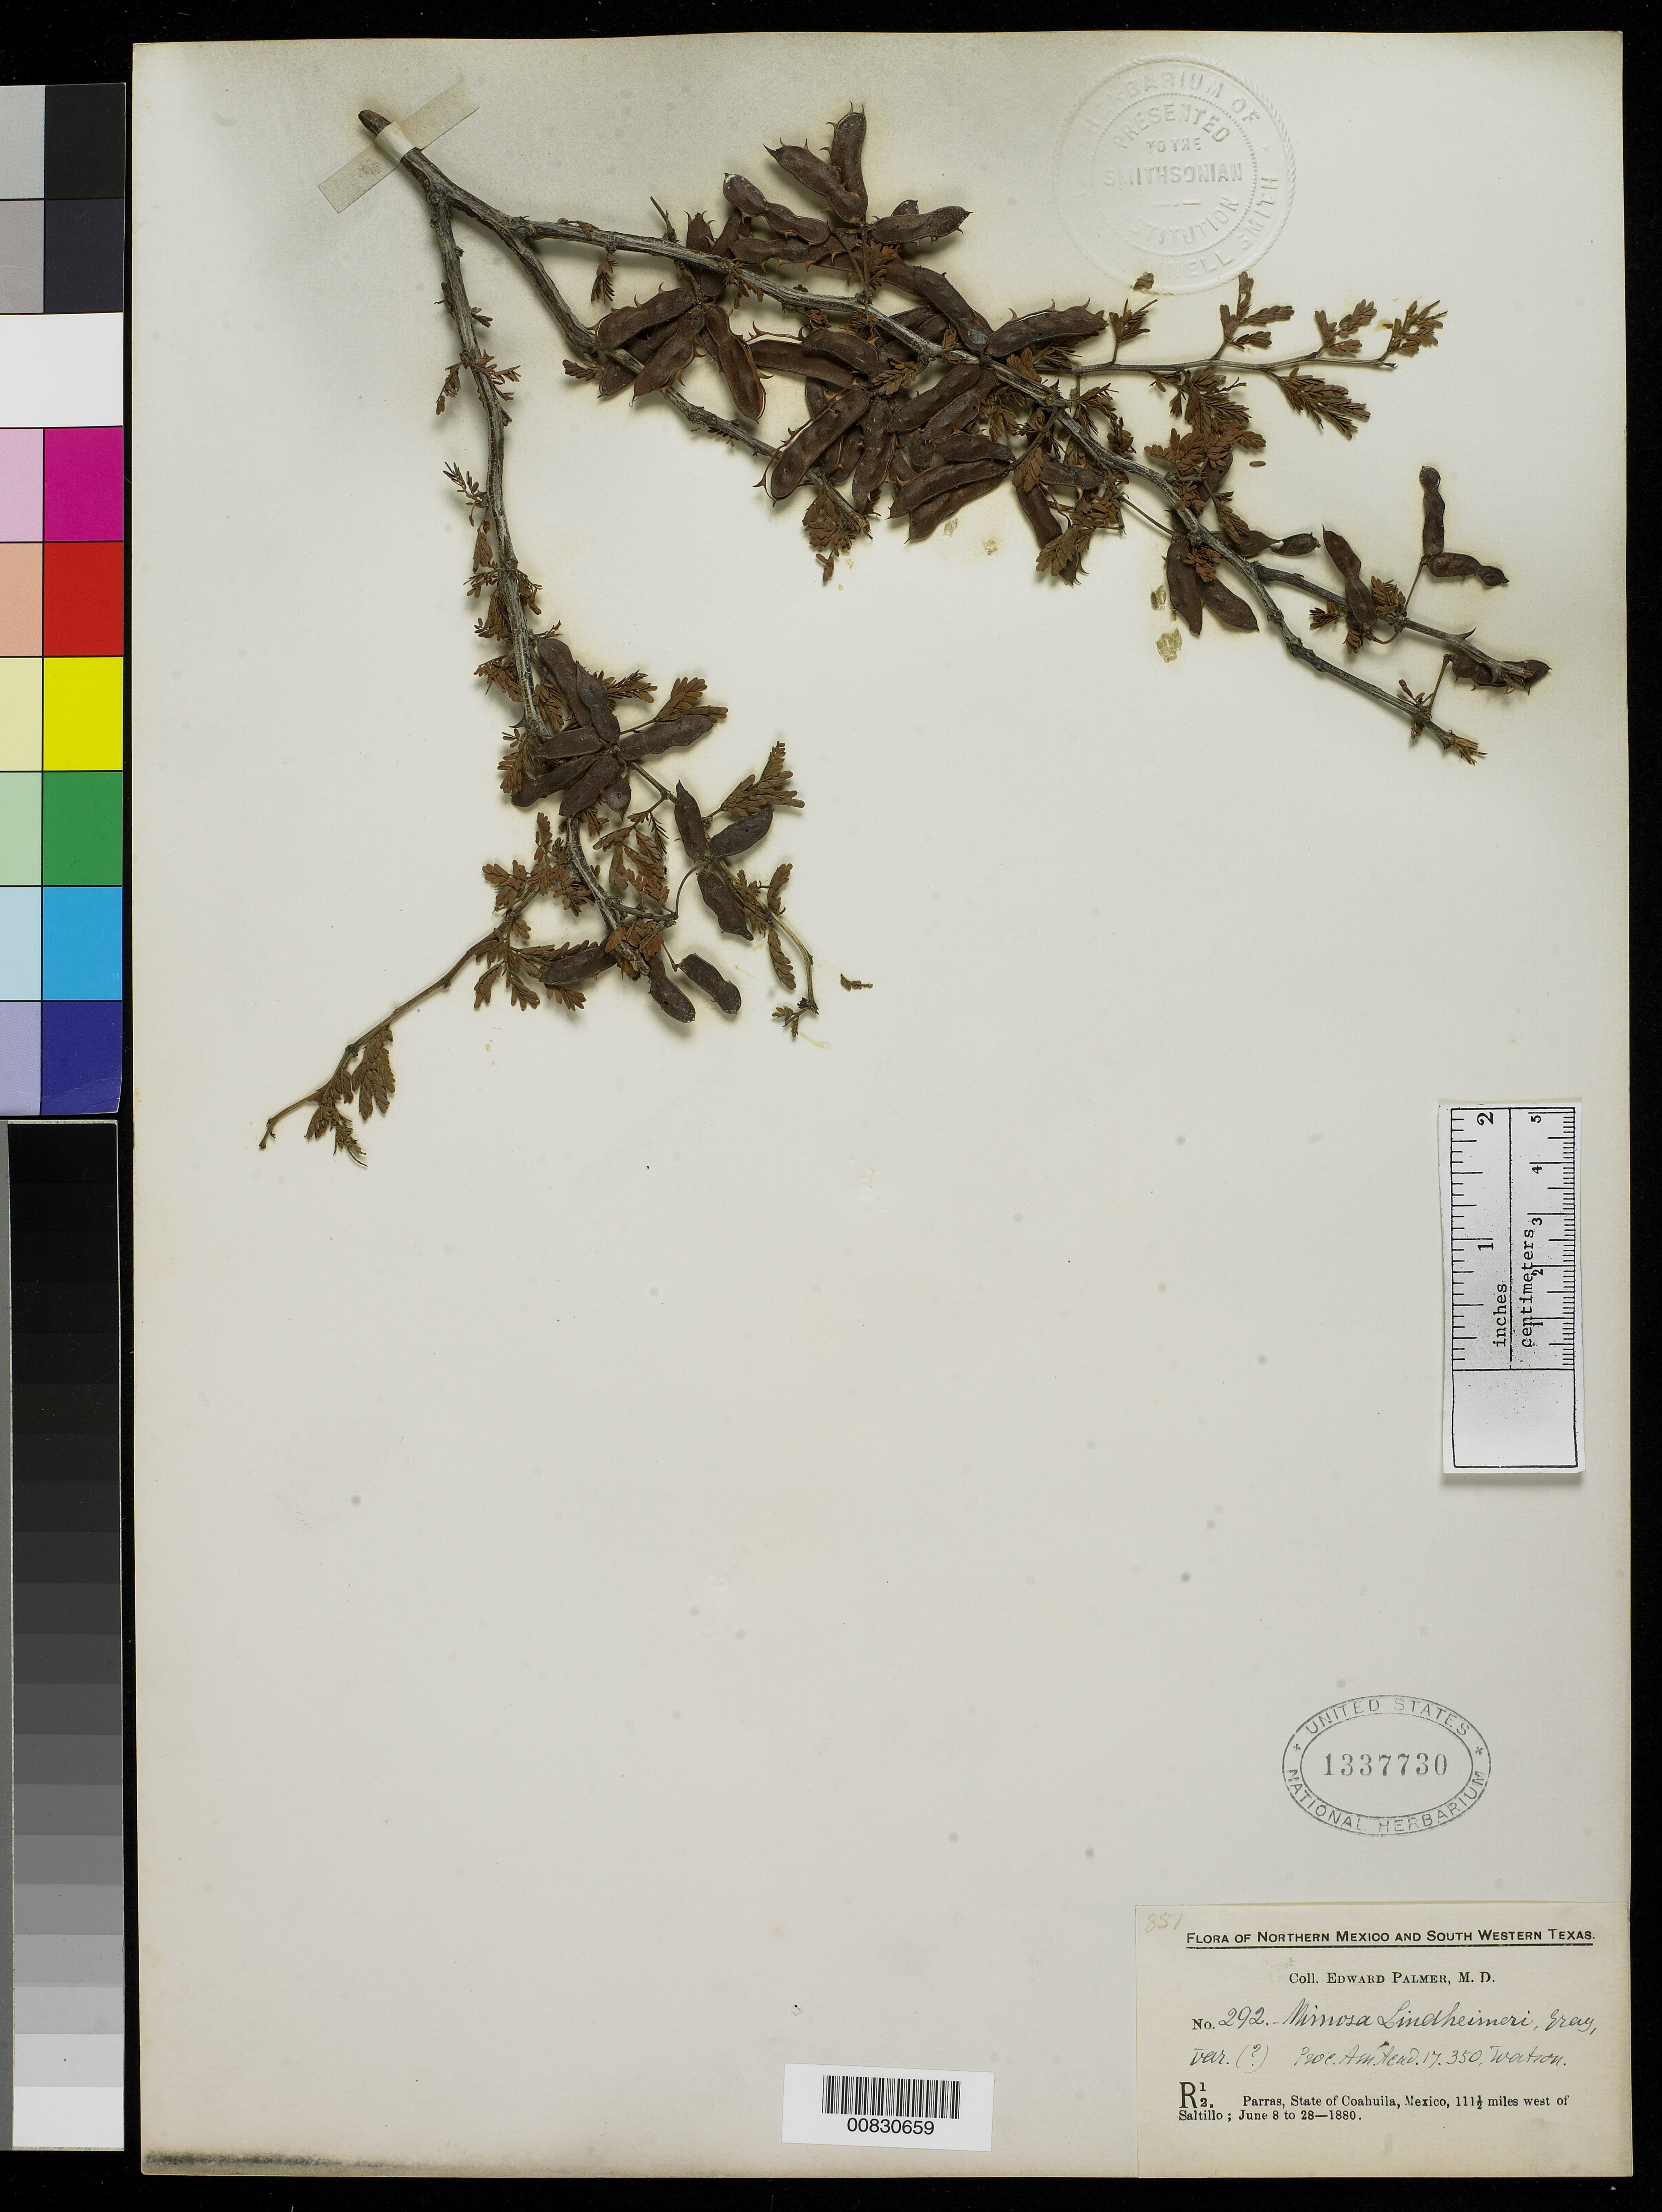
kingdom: Plantae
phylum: Tracheophyta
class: Magnoliopsida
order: Fabales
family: Fabaceae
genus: Mimosa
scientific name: Mimosa lindheimeri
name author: A. Gray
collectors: E. Palmer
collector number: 292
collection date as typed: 08 Jun 1880 to 28 Jun 1880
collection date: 1880-06-08/1880-06-28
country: Mexico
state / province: Coahuila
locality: R12. Parras, Coahuila, 111½ miles west of Saltillo.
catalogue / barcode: US 1337730